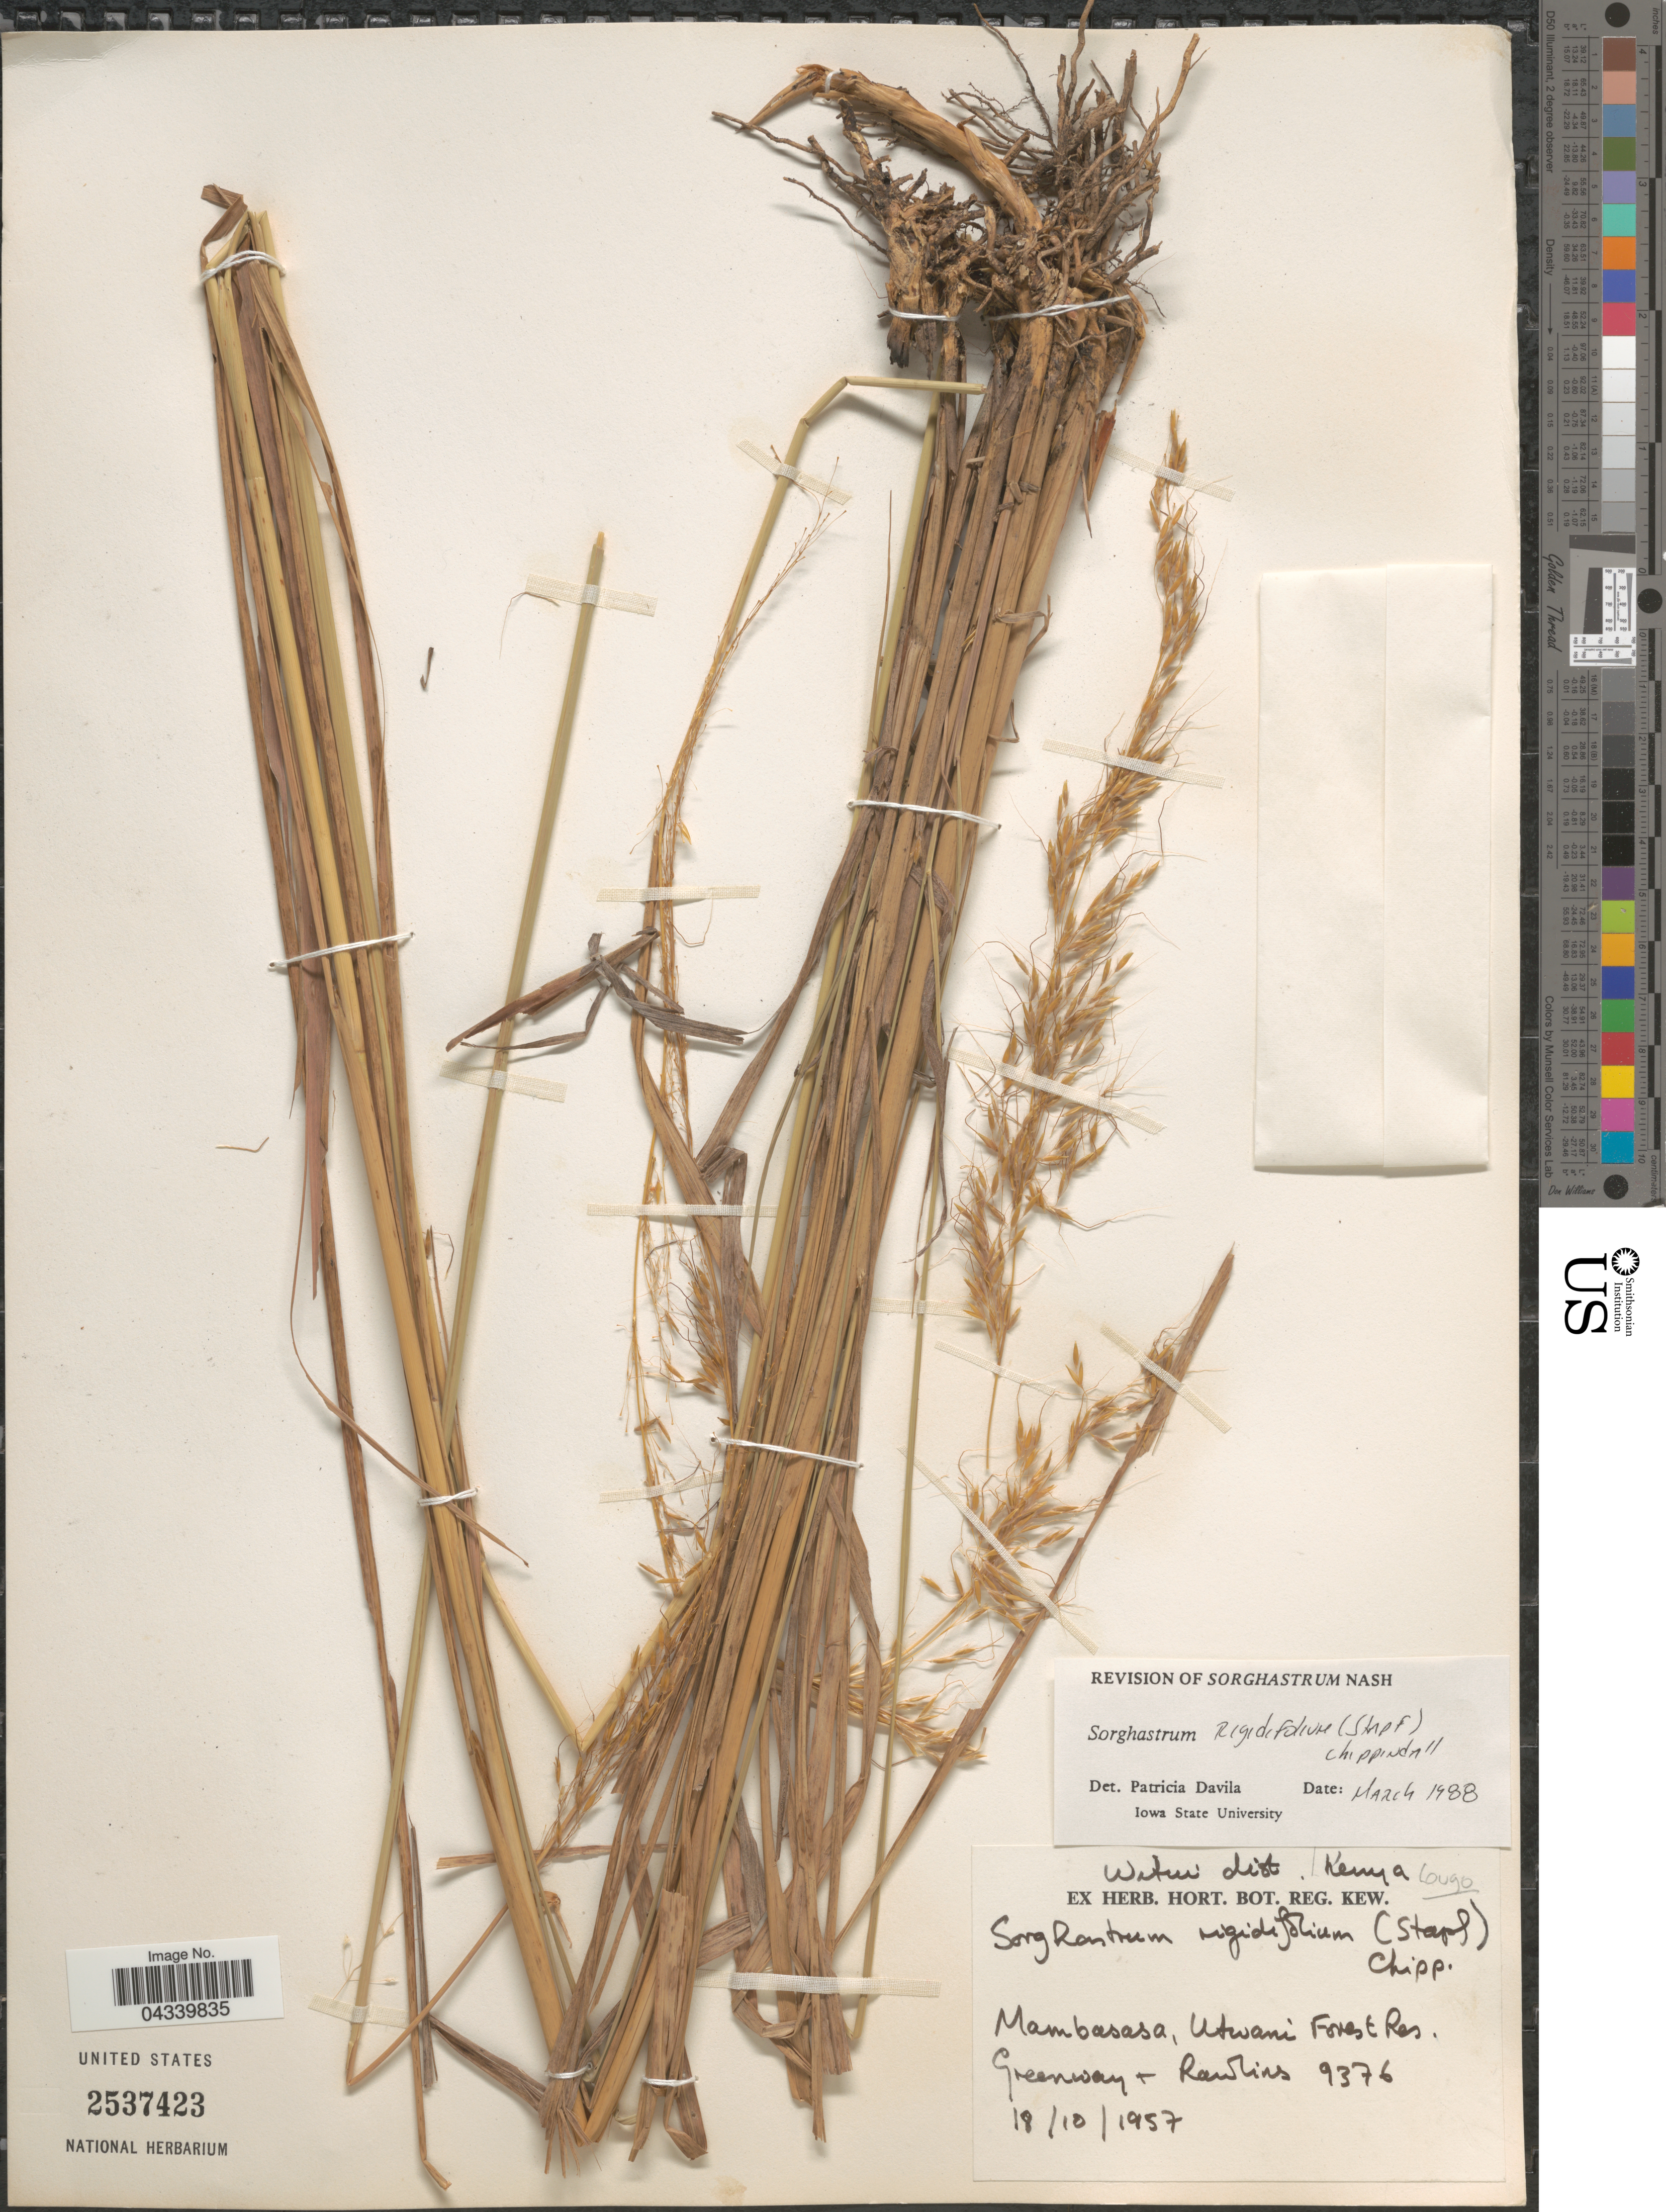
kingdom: Plantae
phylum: Tracheophyta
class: Liliopsida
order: Poales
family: Poaceae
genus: Sorghastrum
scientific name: Sorghastrum stipoides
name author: (Kunth) Nash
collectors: Greenway & -. Rawlins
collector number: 9376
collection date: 1957-10-18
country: Kenya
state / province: Mombasa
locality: Watun dist. Kenya Congo. Mambasasa, Utwani Forest Res.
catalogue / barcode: US 2537423